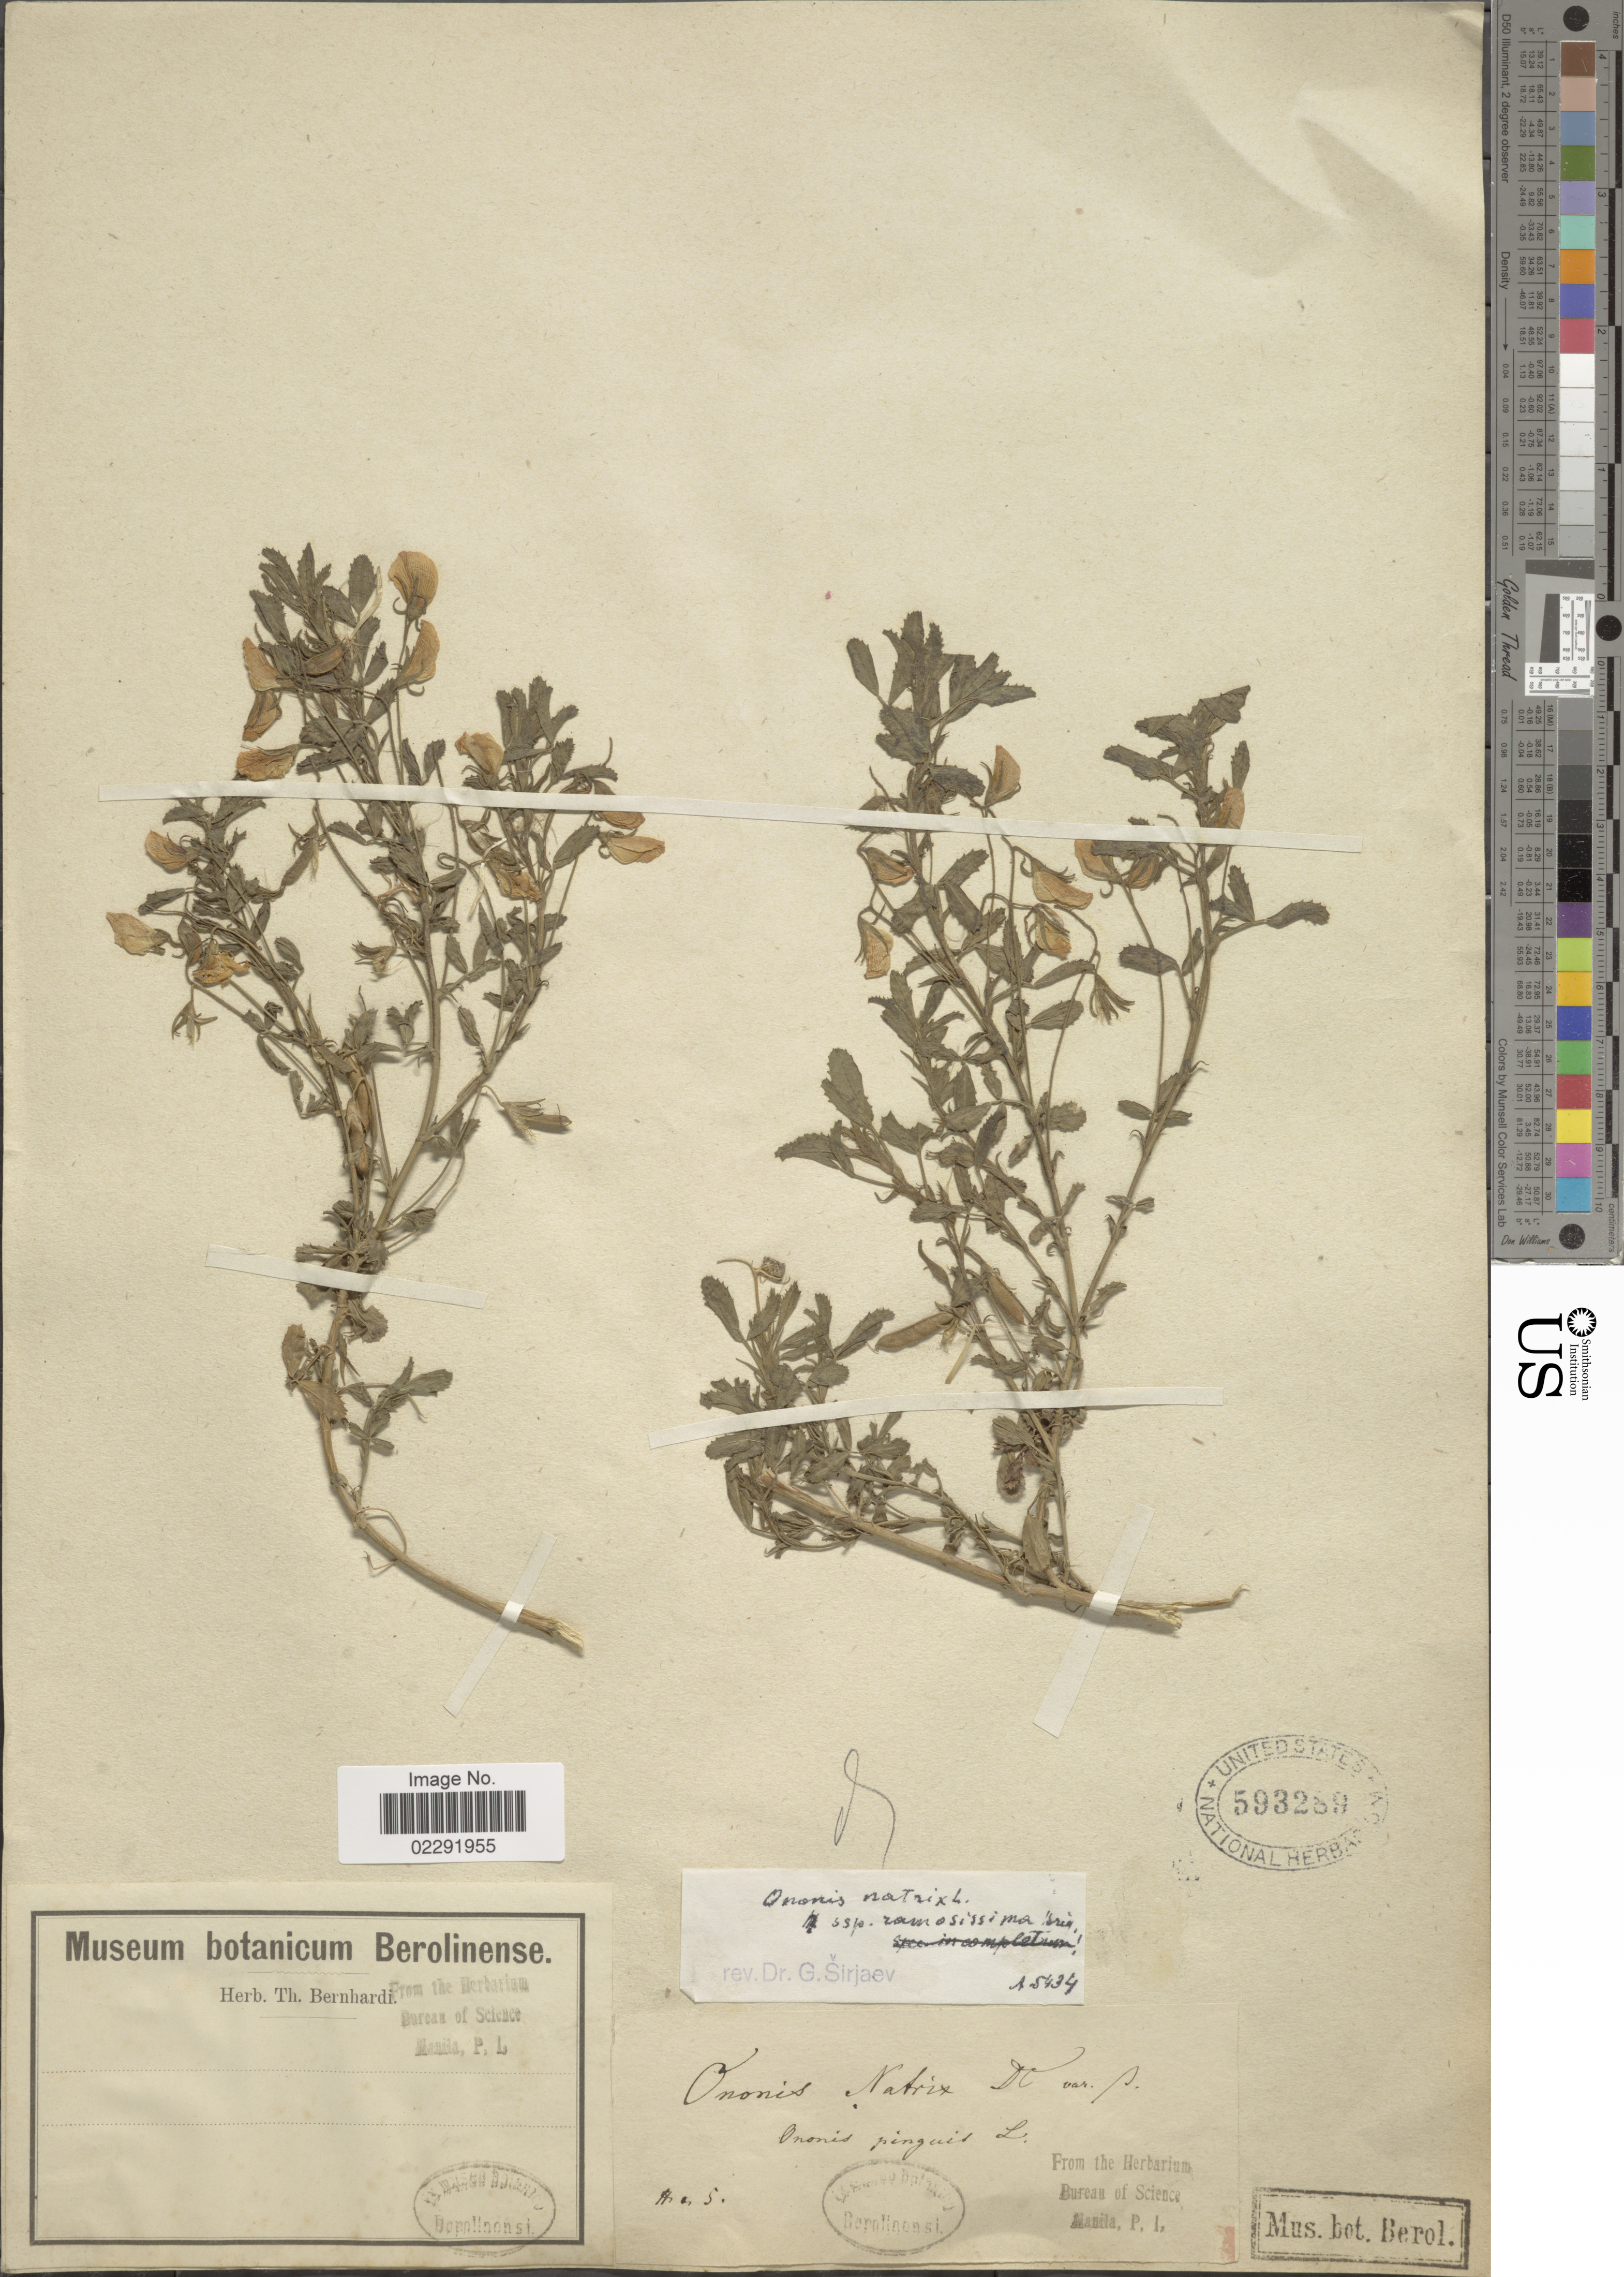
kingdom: Plantae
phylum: Tracheophyta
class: Magnoliopsida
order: Fabales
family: Fabaceae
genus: Ononis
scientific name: Ononis natrix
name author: L.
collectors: ex Mus. Bot. Berolinensi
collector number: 5?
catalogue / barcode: US 593289